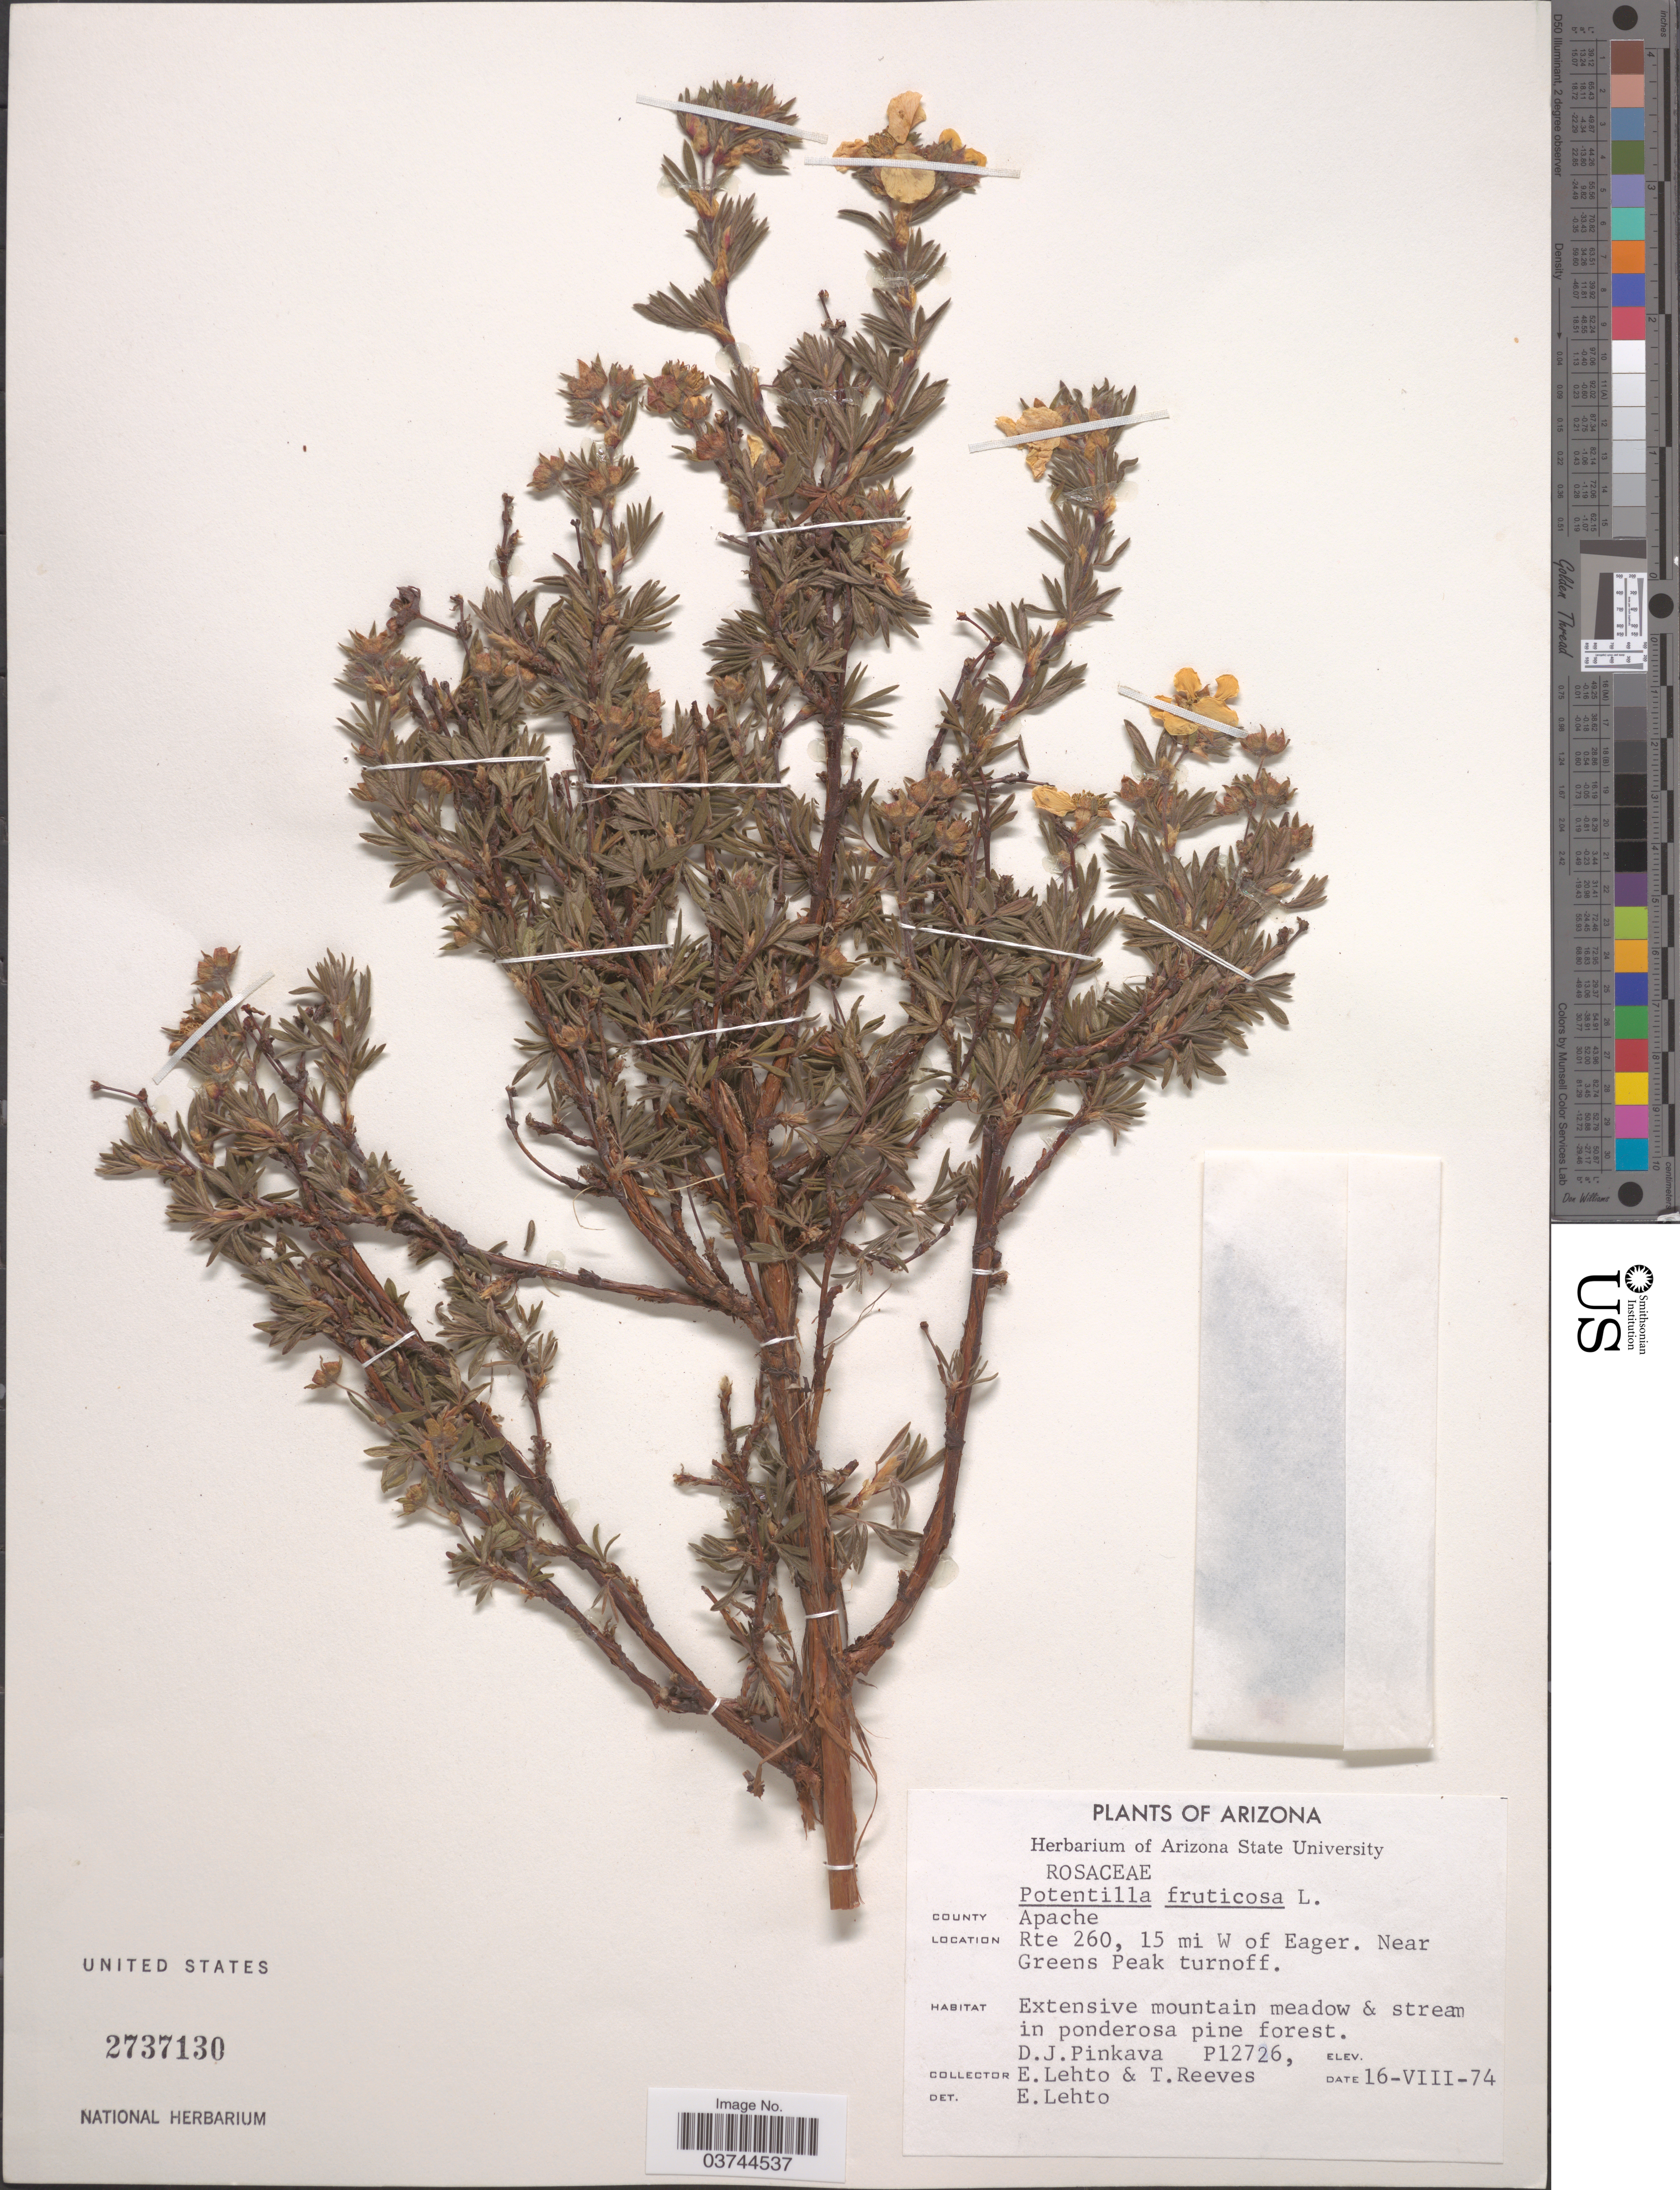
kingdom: Plantae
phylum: Tracheophyta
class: Magnoliopsida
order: Rosales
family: Rosaceae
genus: Dasiphora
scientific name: Dasiphora fruticosa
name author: (L.) Rydb.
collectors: D. J. Pinkava, E. Lehto & T. Reeves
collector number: P12726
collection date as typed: Transcribed d/m/y: 16/8/74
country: United States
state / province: Arizona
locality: County Apache. Rte 260, 15 mi W of Eager. Near Greens Peak turnoff.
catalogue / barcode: US 2737130